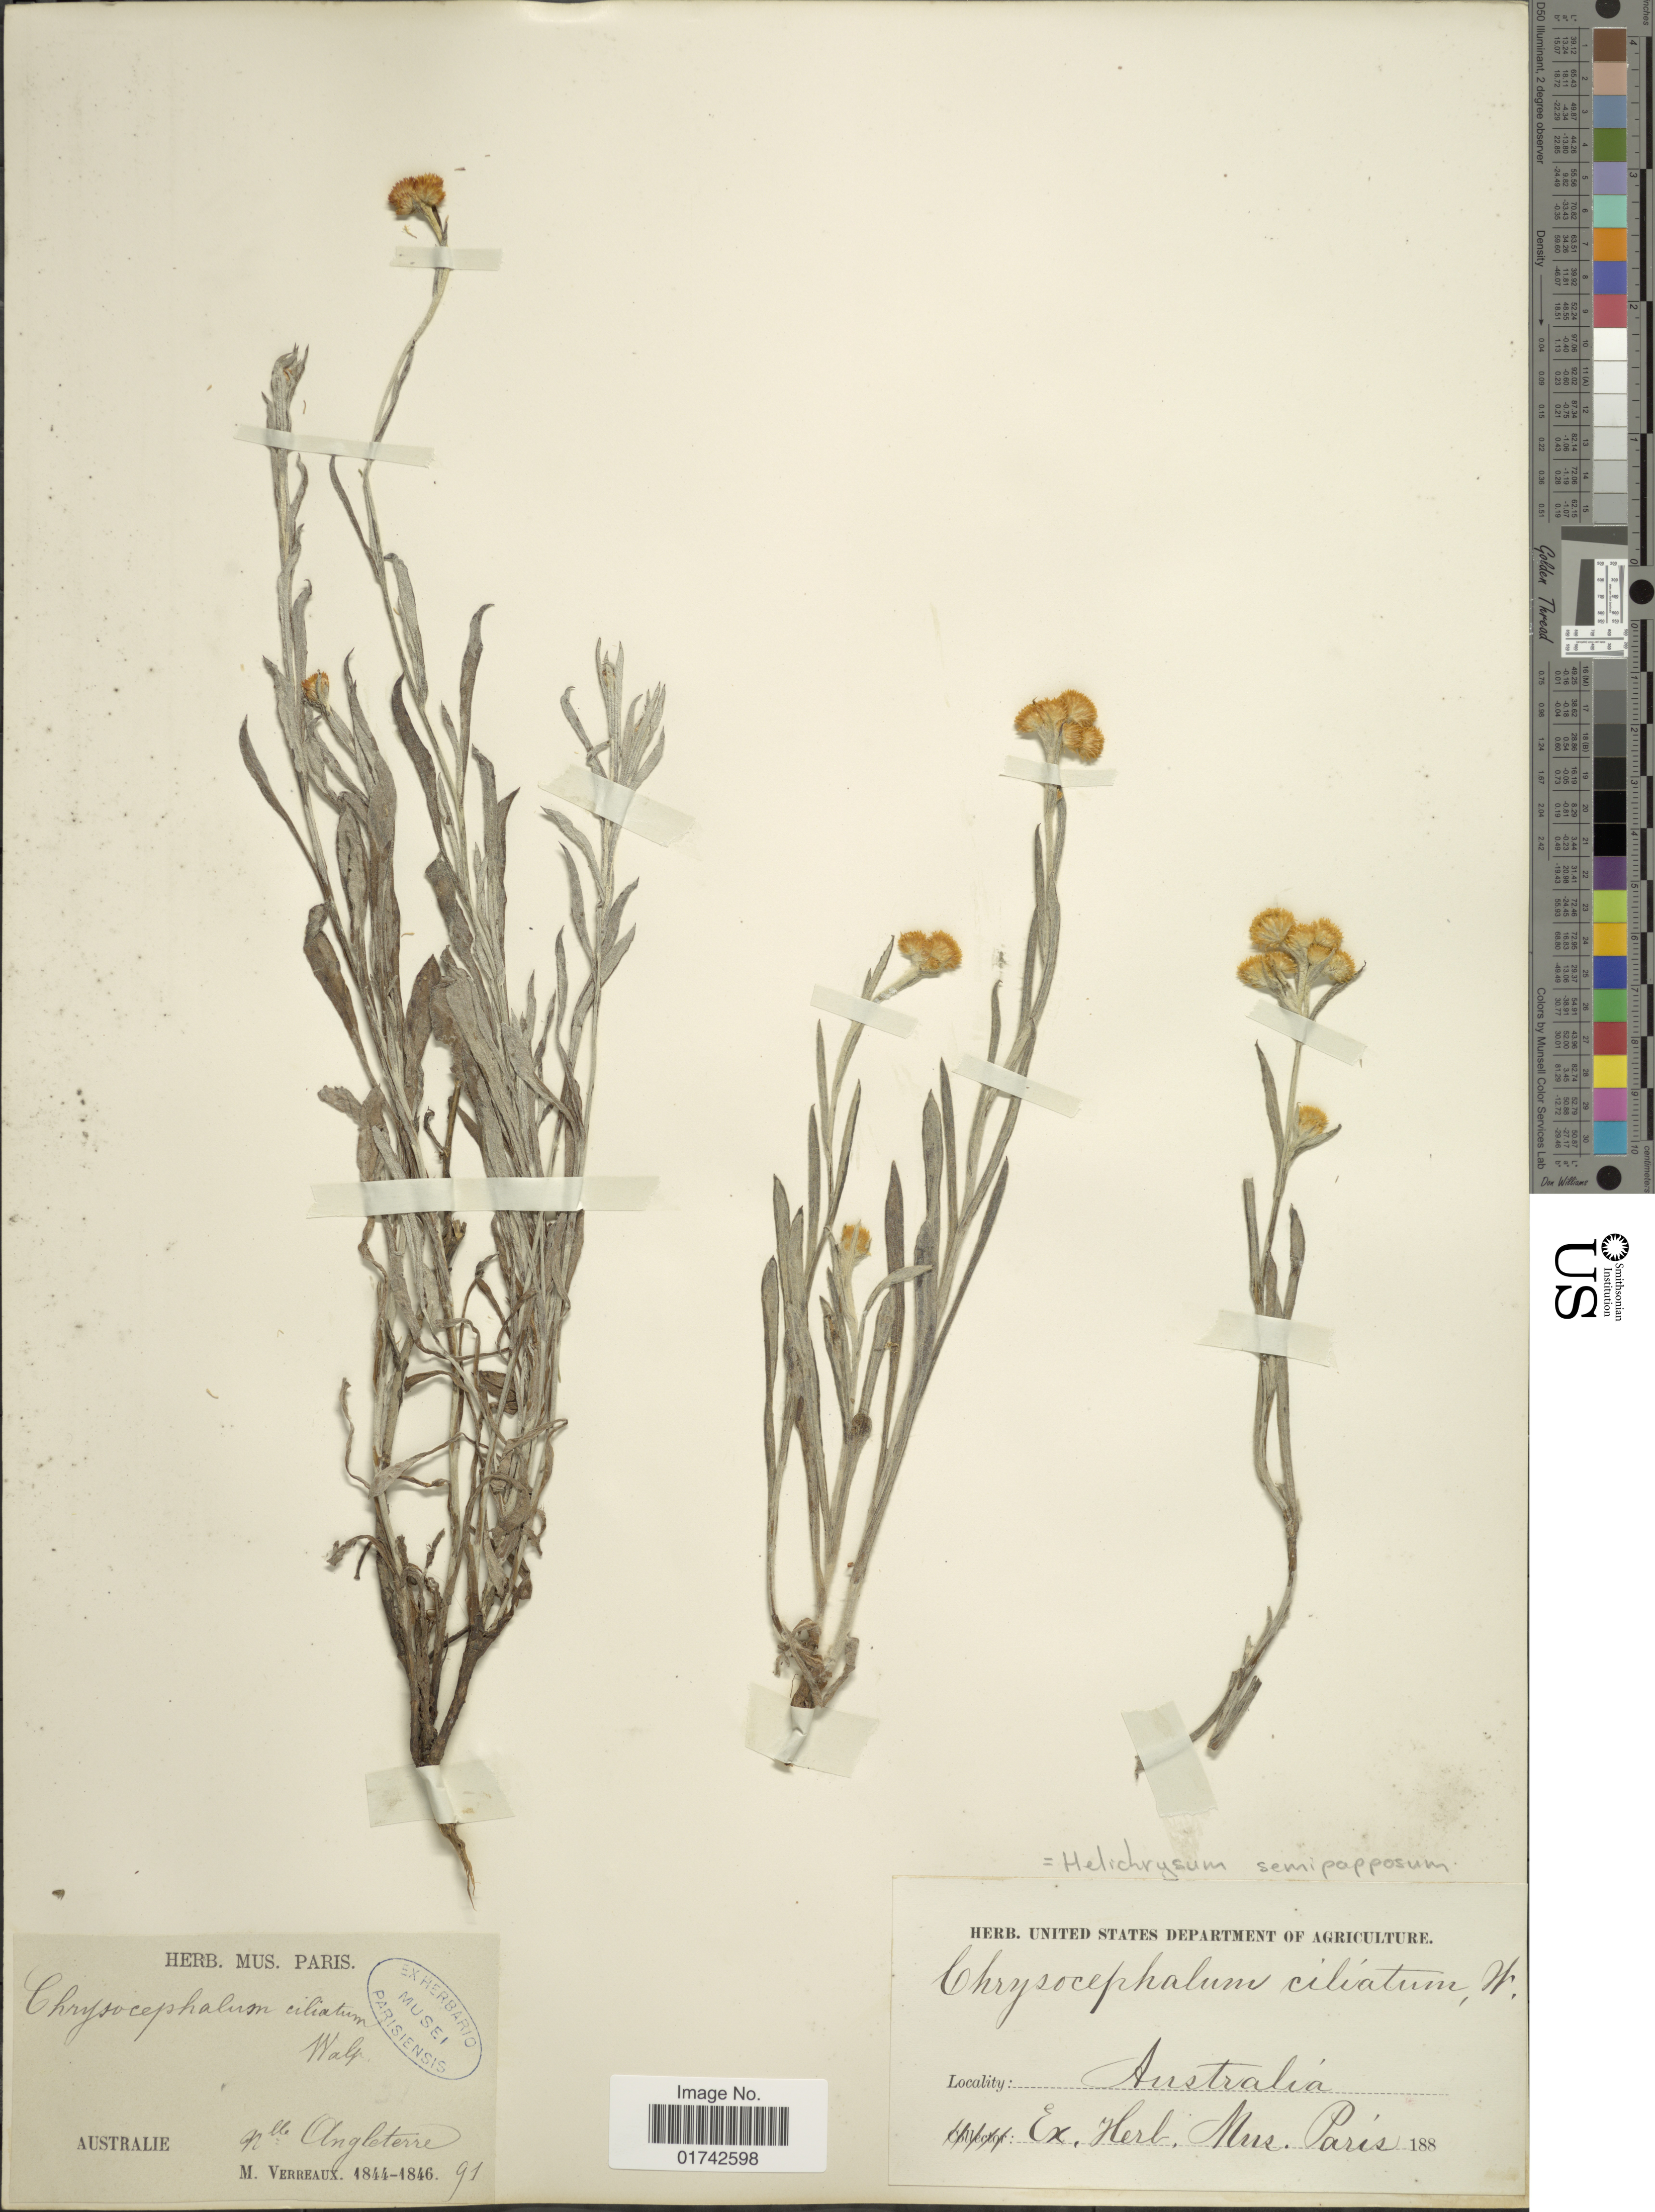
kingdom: Plantae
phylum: Tracheophyta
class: Magnoliopsida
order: Asterales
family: Asteraceae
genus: Helichrysum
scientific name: Helichrysum semipapposum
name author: DC.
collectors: M. Verreaux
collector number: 91?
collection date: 1844/1846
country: Australia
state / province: New South Wales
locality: Nlle Angleterre